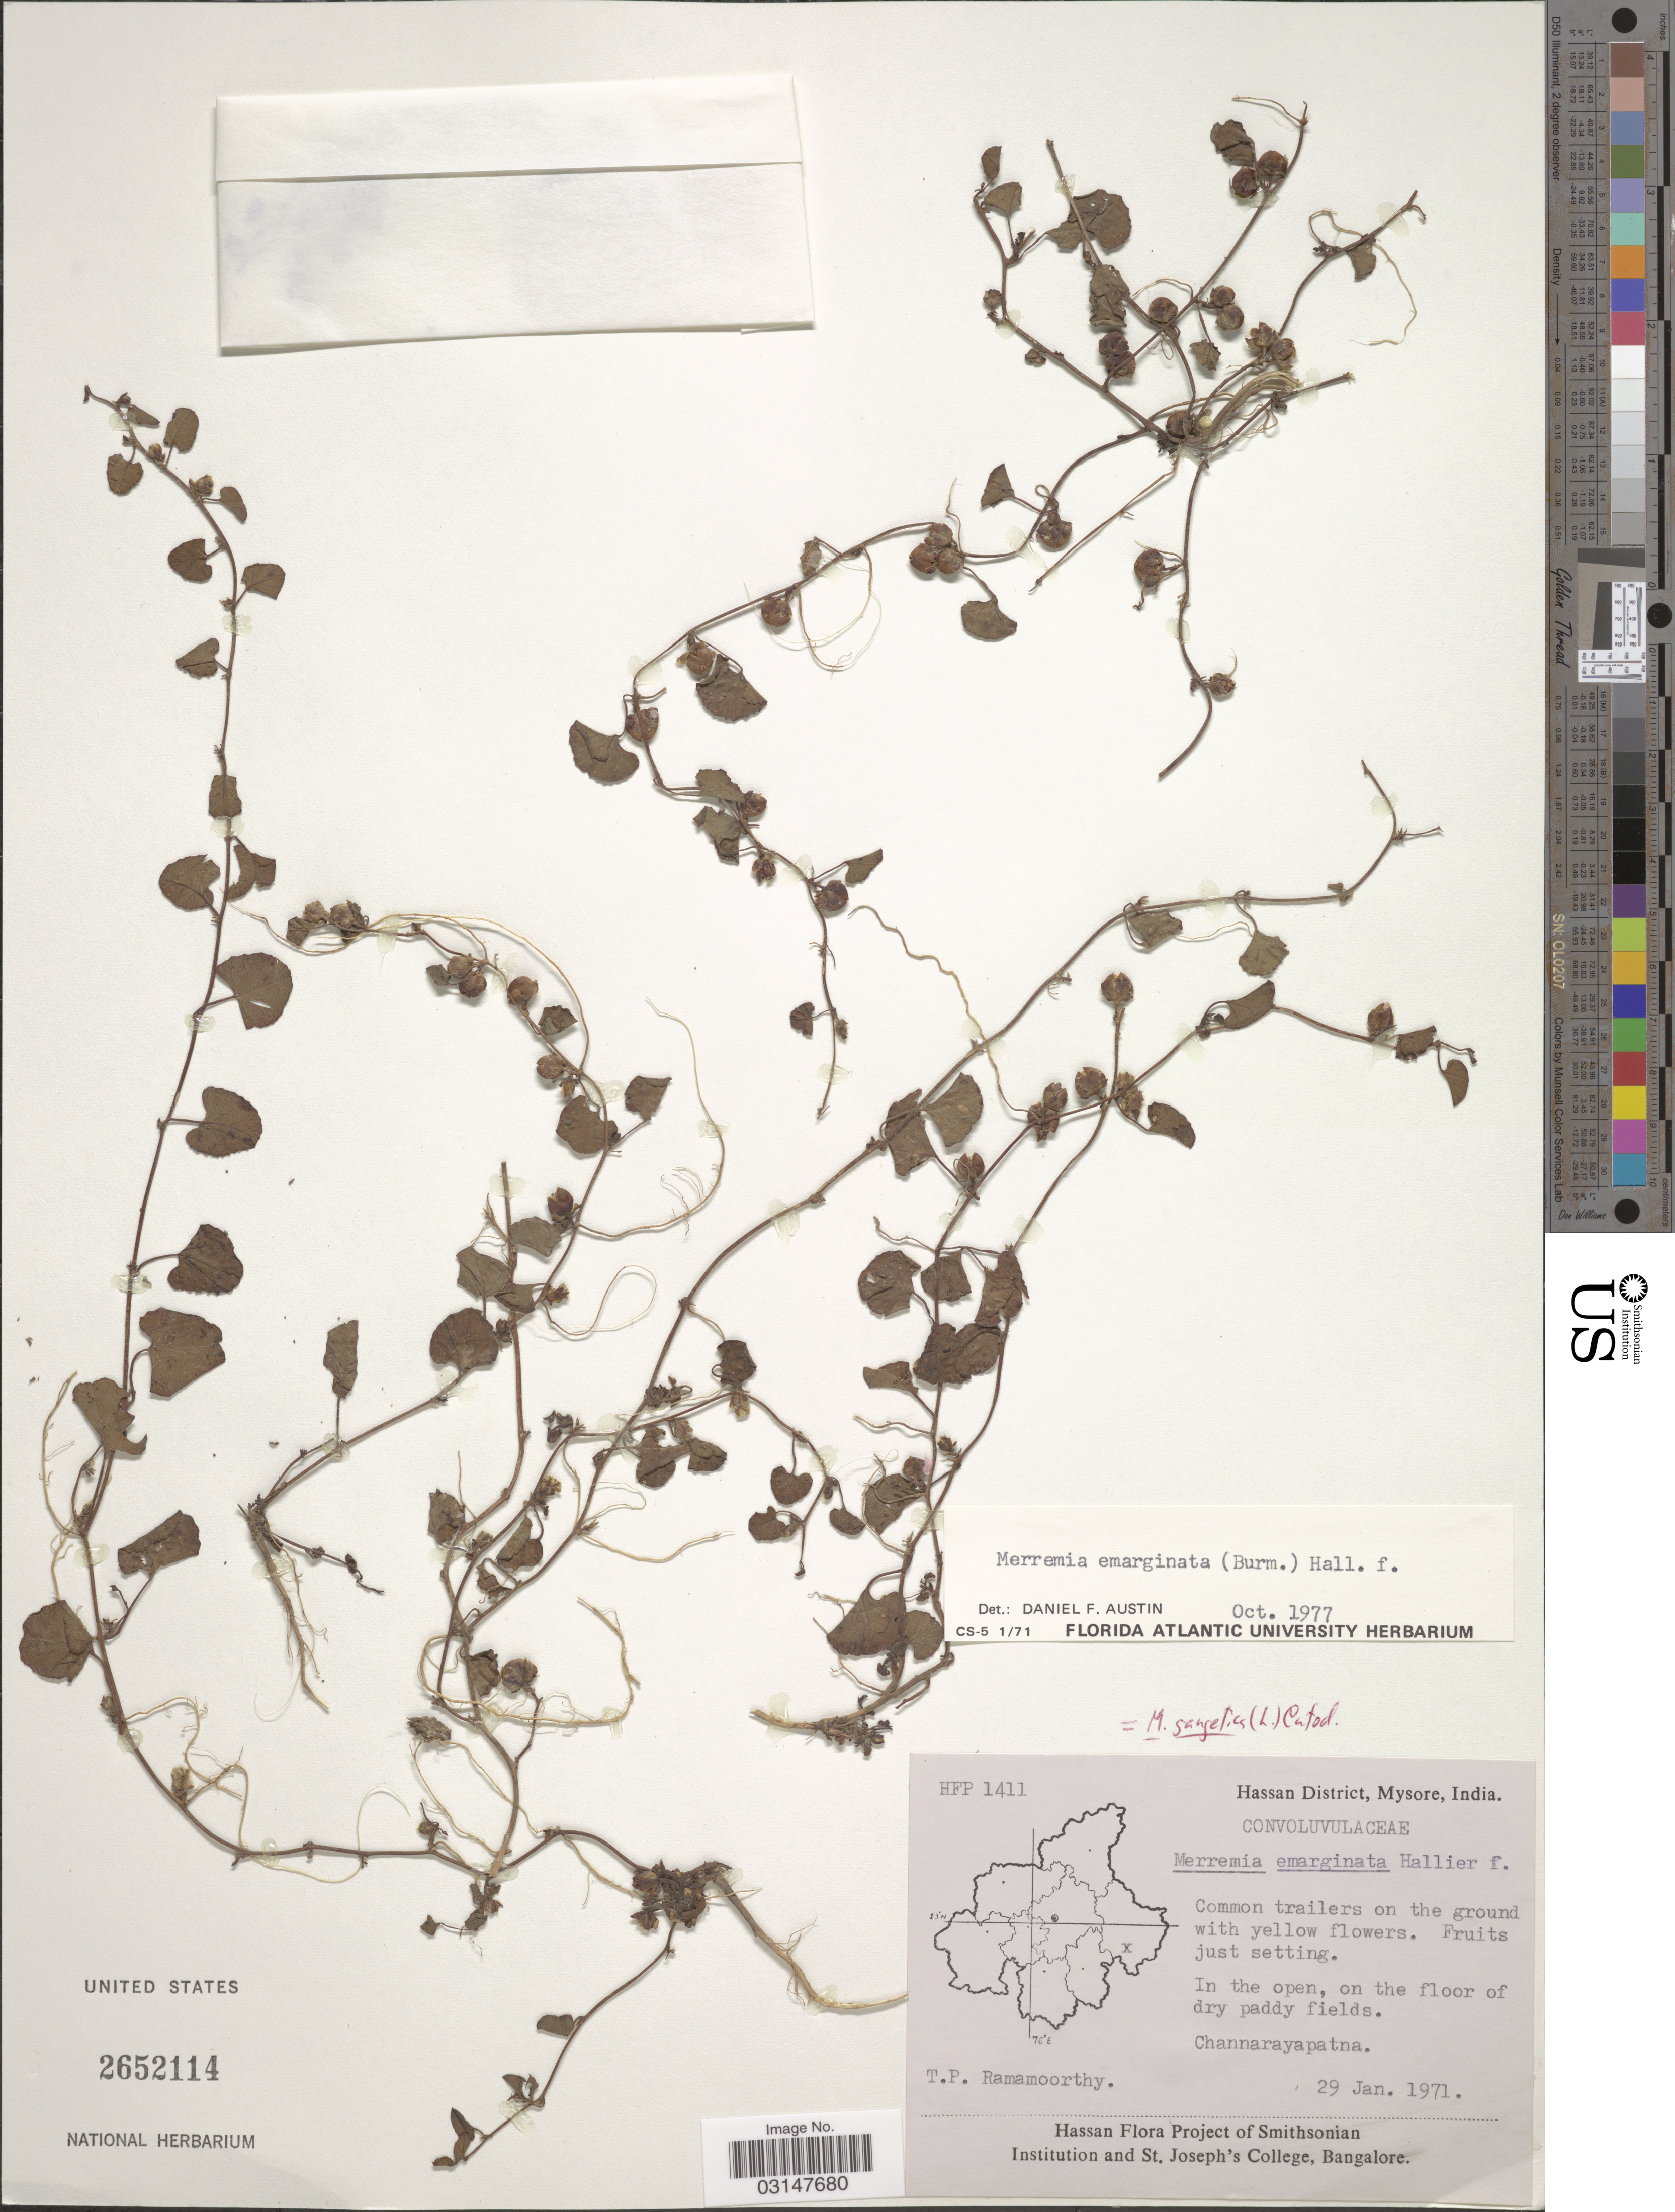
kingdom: Plantae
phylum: Tracheophyta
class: Magnoliopsida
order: Solanales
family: Convolvulaceae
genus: Merremia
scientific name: Merremia emarginata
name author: (Burm. f.) Hallier f.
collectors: T. P. Ramamoorthy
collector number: HFP1411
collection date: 1971-01-29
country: India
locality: Hassan District, Mysore. Channarayapatna.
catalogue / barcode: US 2652114